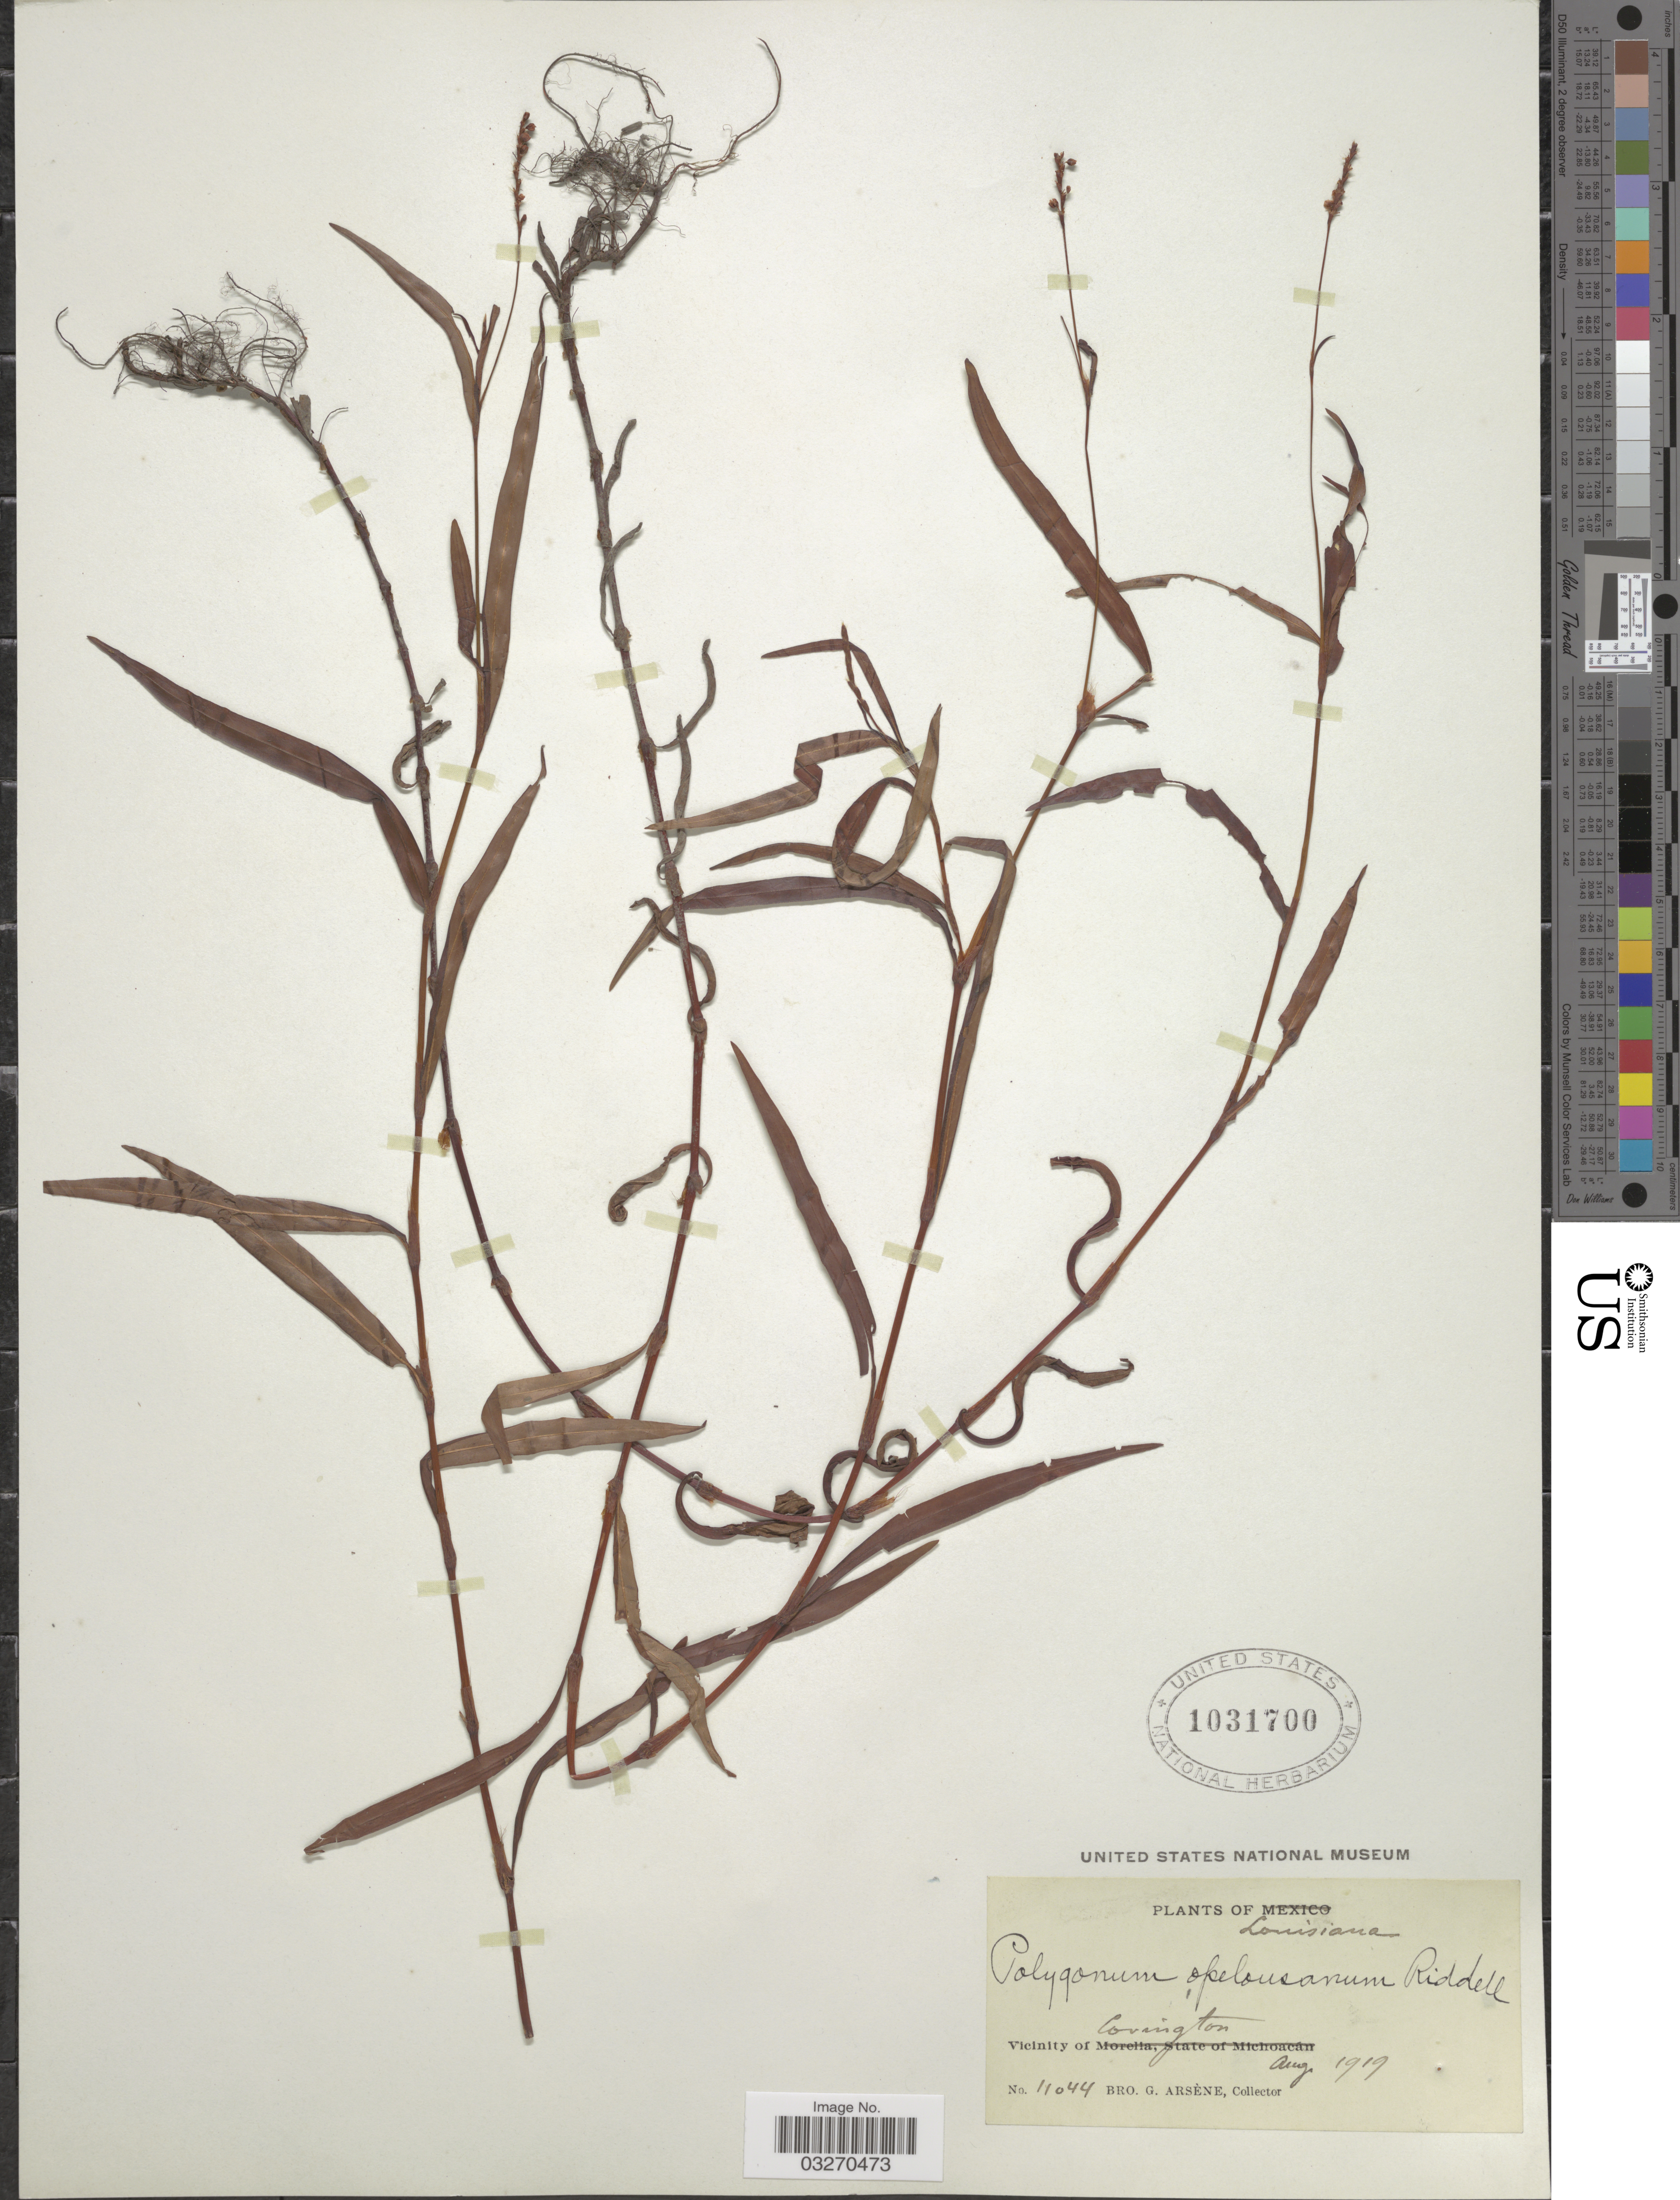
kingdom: Plantae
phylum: Tracheophyta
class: Magnoliopsida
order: Caryophyllales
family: Polygonaceae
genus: Persicaria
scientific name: Persicaria hydropiperoides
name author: (Michx.) Small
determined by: Atha, D. E.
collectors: Bro. G. Arsène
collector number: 11044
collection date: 1919-08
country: United States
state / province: Louisiana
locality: Vicinity of Covington.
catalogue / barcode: US 1031700